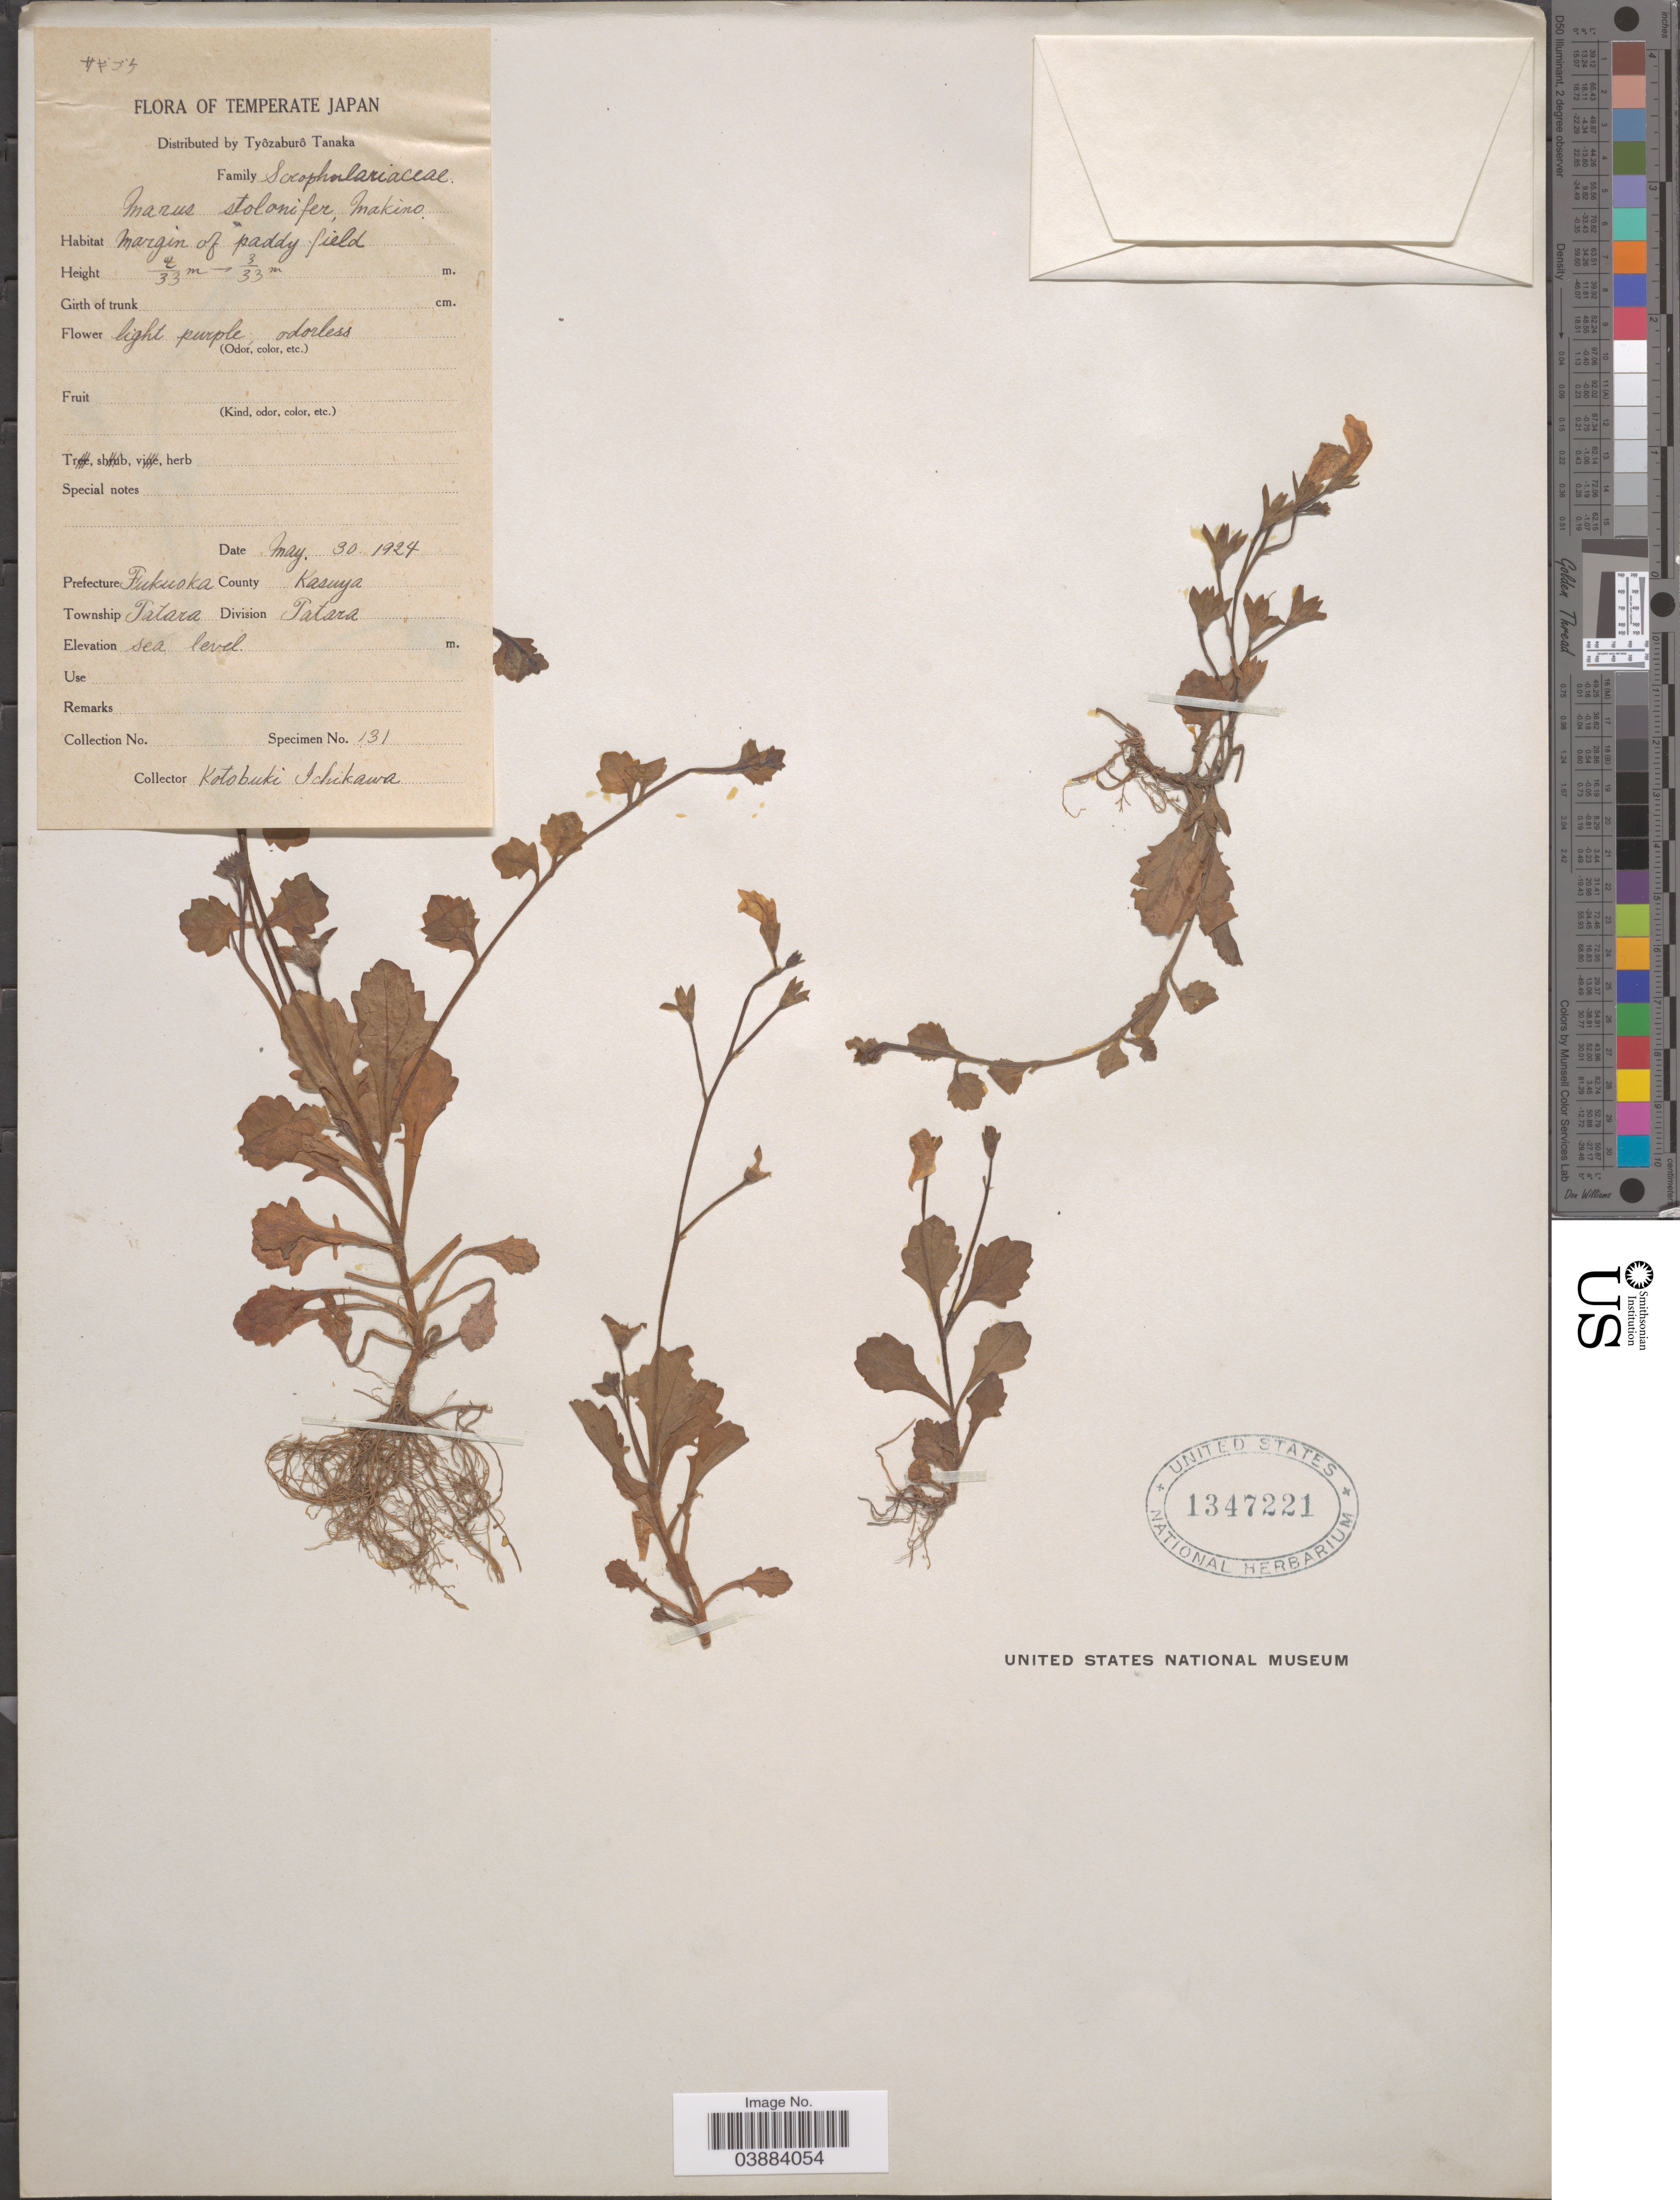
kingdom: Plantae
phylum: Tracheophyta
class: Magnoliopsida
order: Lamiales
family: Mazaceae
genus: Mazus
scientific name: Mazus miquelii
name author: Makino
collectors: K. Ichikawa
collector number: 131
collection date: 1924-05-30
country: Japan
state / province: Hukuoka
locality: Temperate Japan. Prefecture Fukuoka. County Kasuya. Township Tatara. Division Tatara.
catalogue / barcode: US 1347221